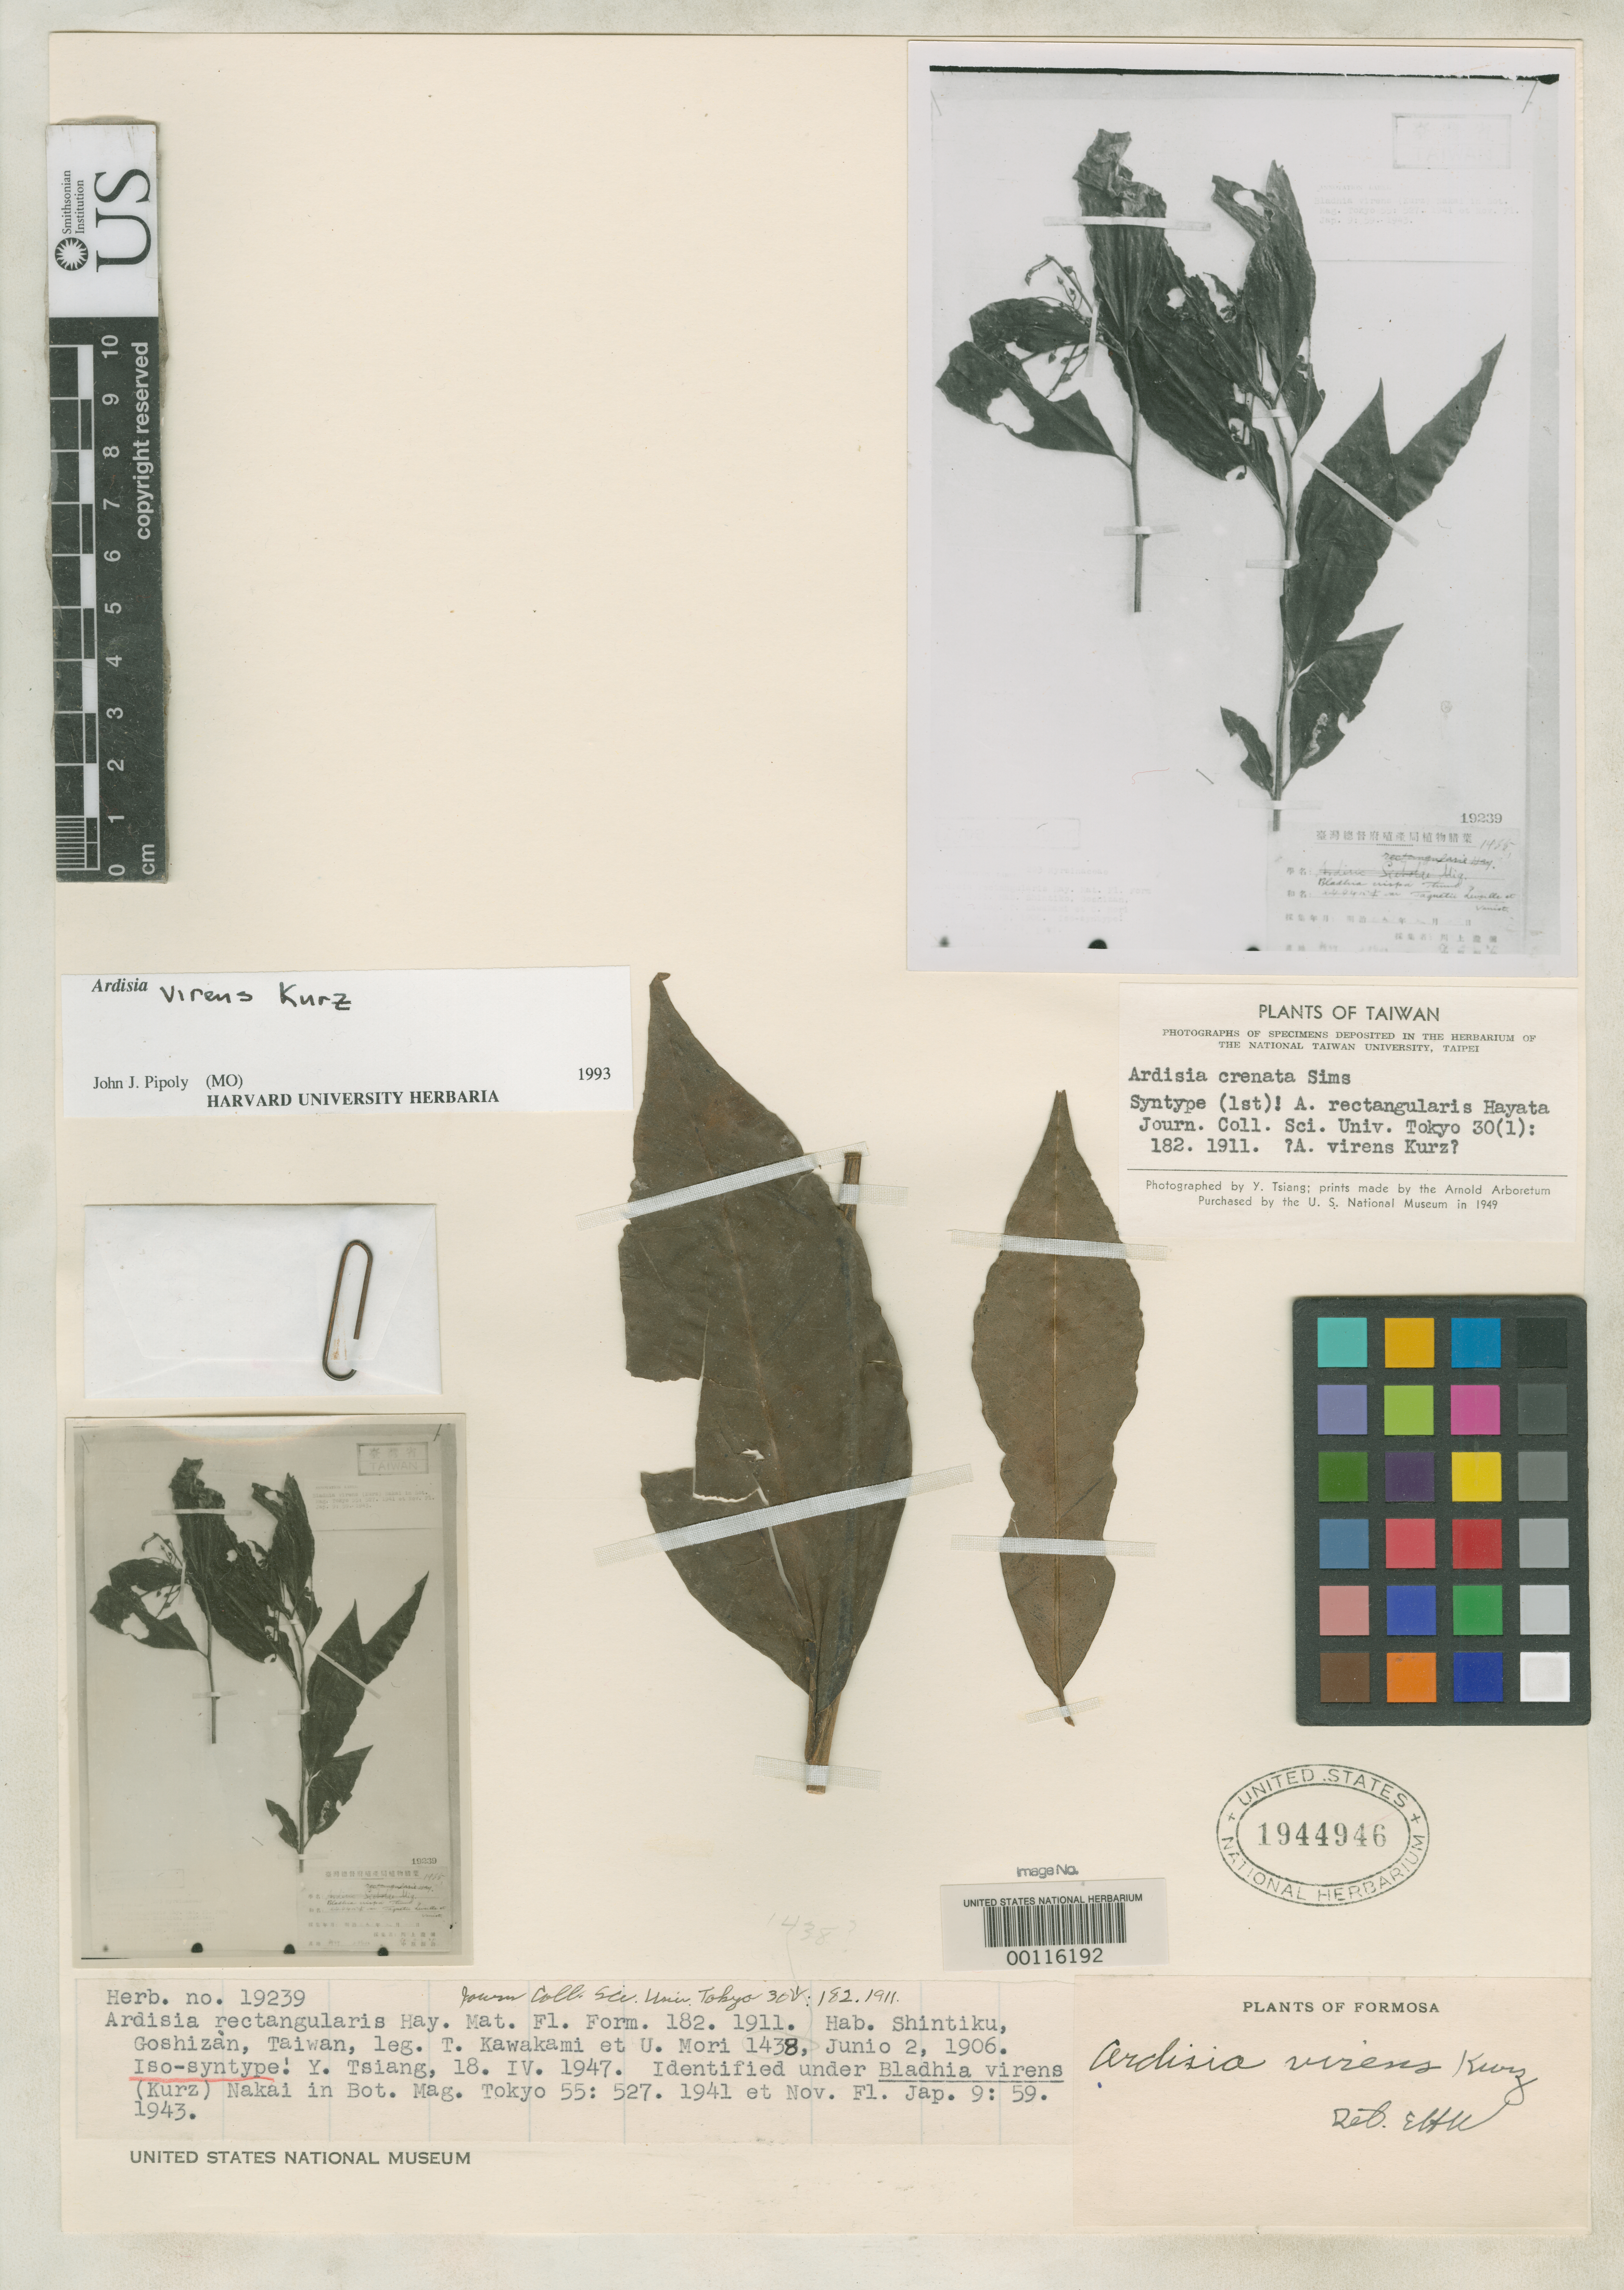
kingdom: Plantae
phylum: Tracheophyta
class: Magnoliopsida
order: Ericales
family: Primulaceae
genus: Ardisia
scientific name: Ardisia rectangularis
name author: Hayata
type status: Isosyntype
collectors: T. Kawakami & U. Mori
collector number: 1438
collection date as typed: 02 Jun 1906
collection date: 1906-06-02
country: Taiwan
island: Taiwan [Formosa]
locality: Shintiku, Goshizan.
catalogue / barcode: US 1944946